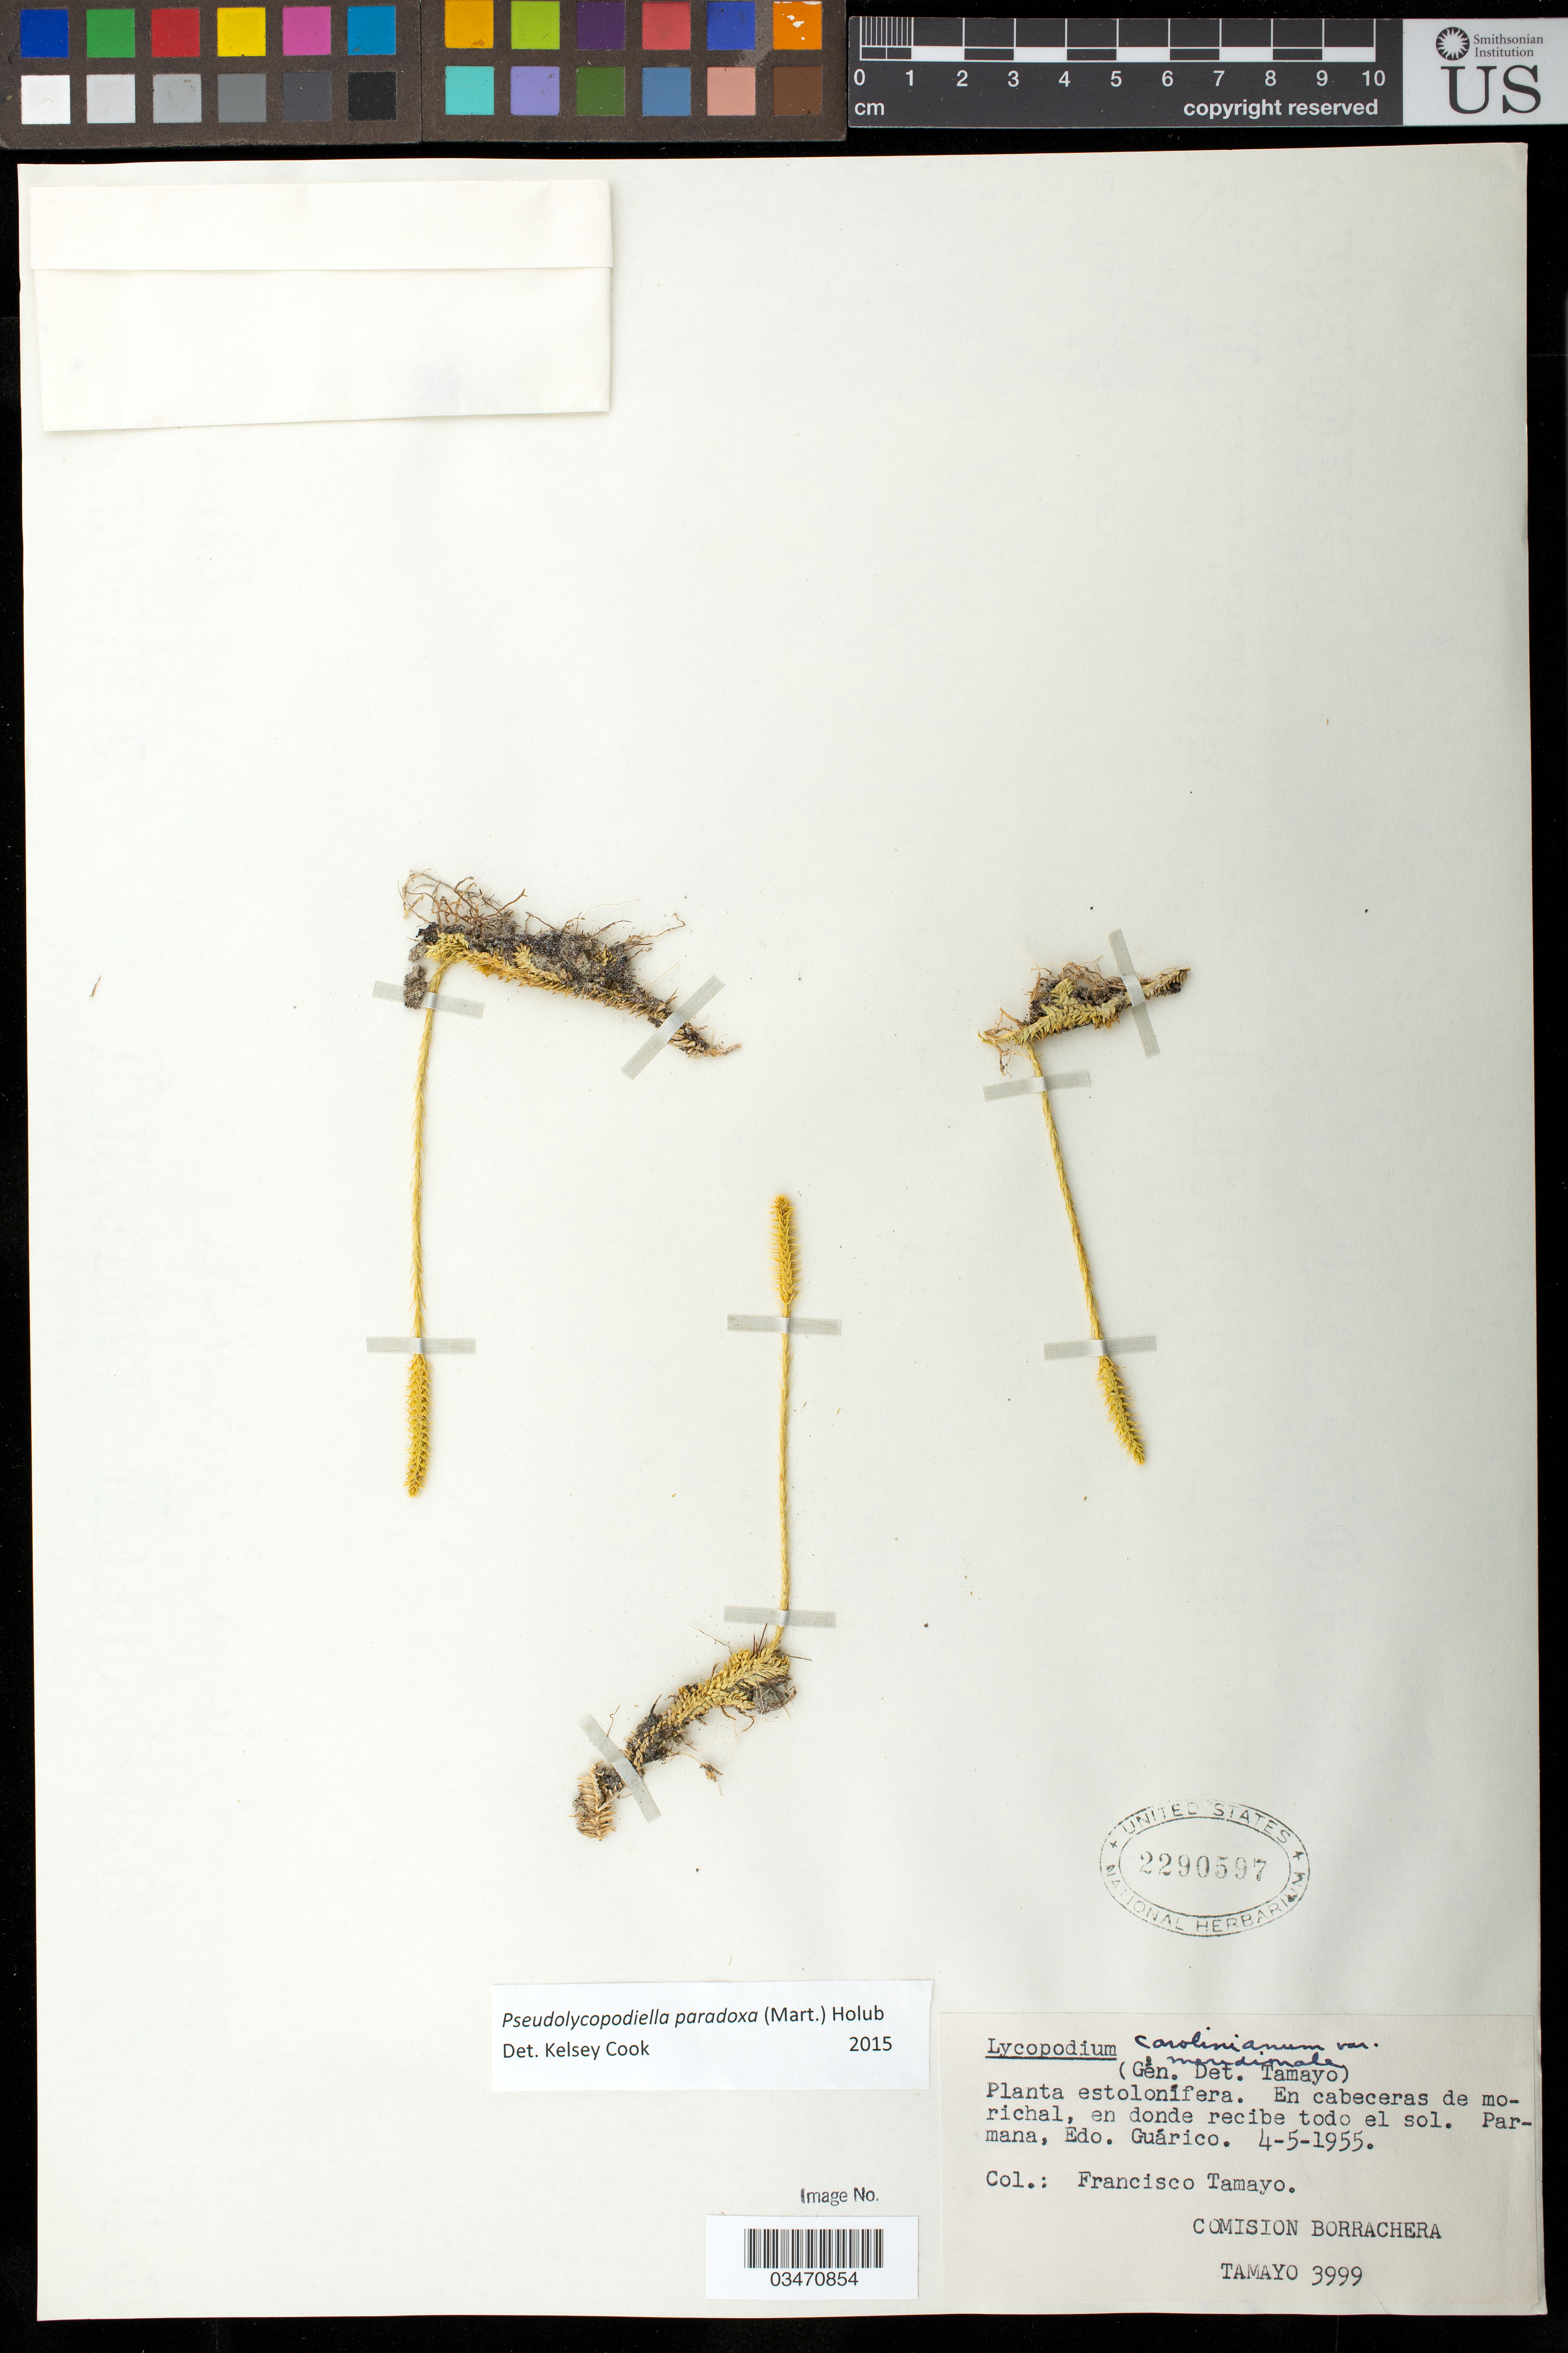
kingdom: Plantae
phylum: Tracheophyta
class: Lycopodiopsida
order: Lycopodiales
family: Lycopodiaceae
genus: Pseudolycopodiella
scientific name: Pseudolycopodiella paradoxa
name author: (Mart.) Holub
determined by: Cook, K.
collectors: F. Tamayo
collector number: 3999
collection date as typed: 04 May 1955 or 05 Apr 1955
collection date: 1955-04-05 or 1955-05-04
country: Venezuela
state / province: Guárico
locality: Parmana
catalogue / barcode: US 2290597